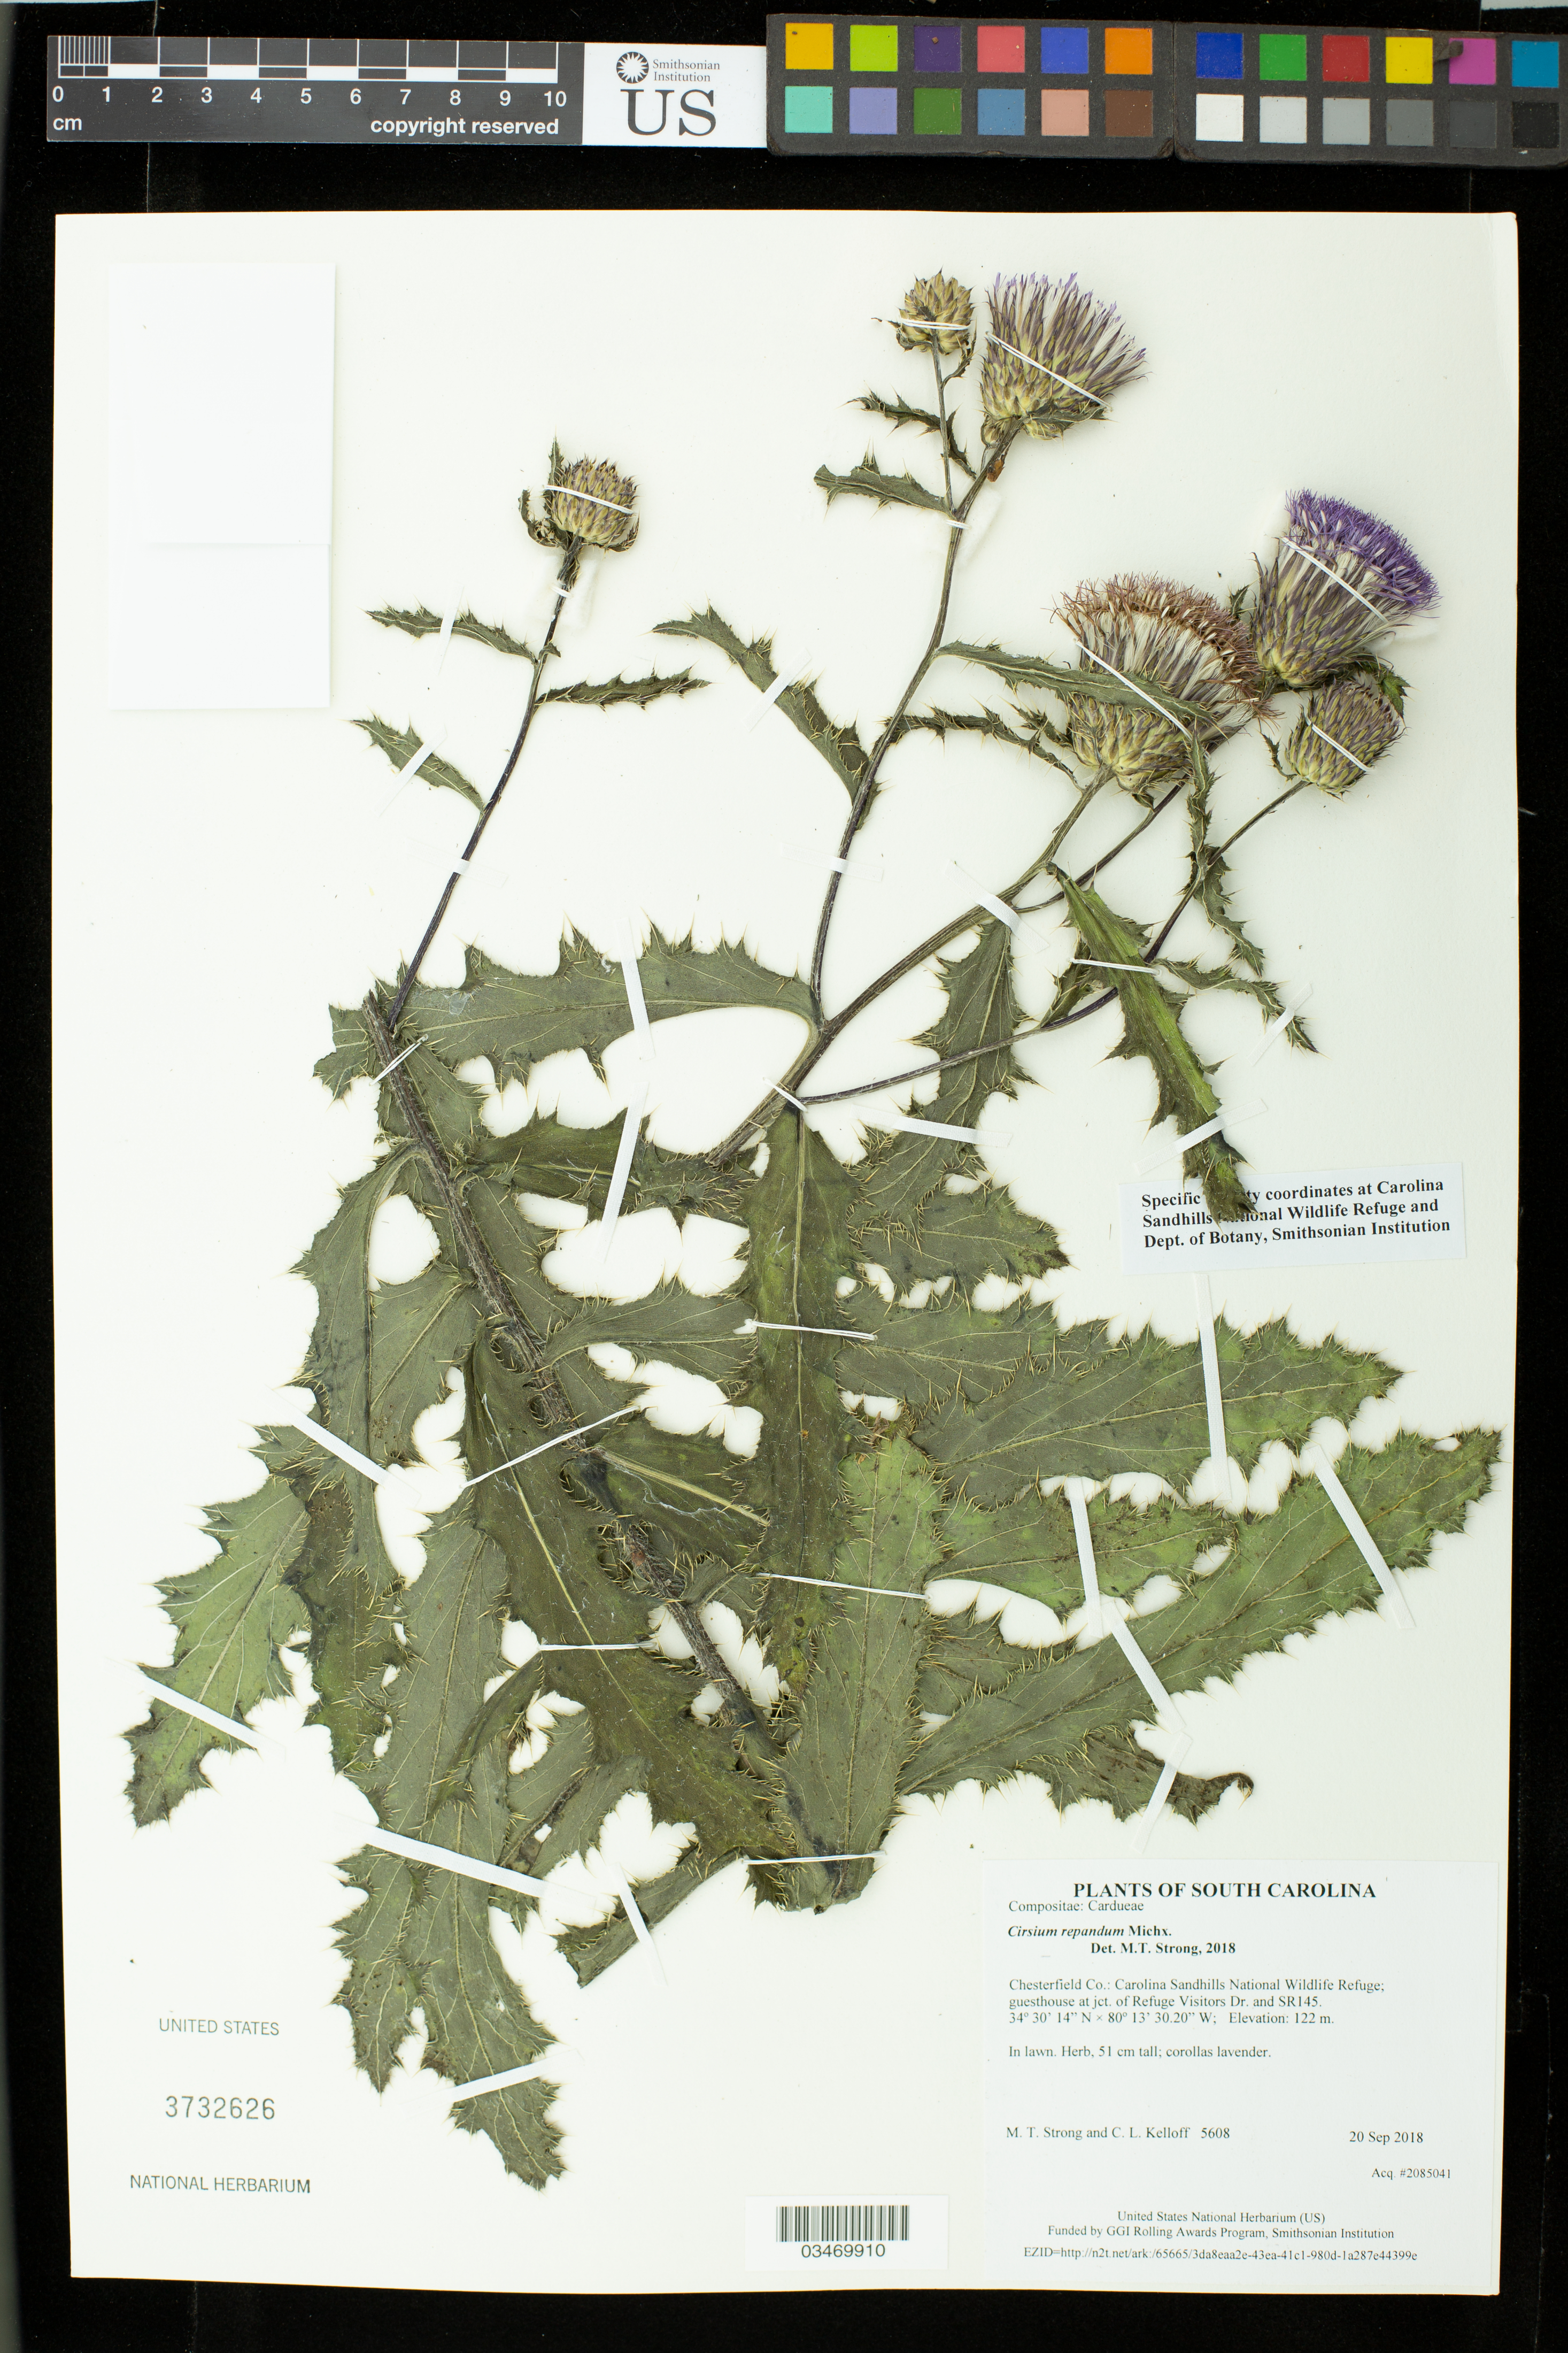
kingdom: Plantae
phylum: Tracheophyta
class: Magnoliopsida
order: Asterales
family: Asteraceae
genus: Cirsium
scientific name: Cirsium repandum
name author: Michx.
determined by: Strong, M. T., (US), Smithsonian Institution - National Museum of Natural History (UNITED STATES)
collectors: M. T. Strong & C. L. Kelloff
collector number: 5608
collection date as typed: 20 Sep 2018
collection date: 2018-09-20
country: United States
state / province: South Carolina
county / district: Chesterfield Co.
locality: Carolina Sandhills National Wildlife Refuge; along Refuge Visitors Dr. near jct of SR145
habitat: In lawn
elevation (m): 122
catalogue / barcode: US 3732626